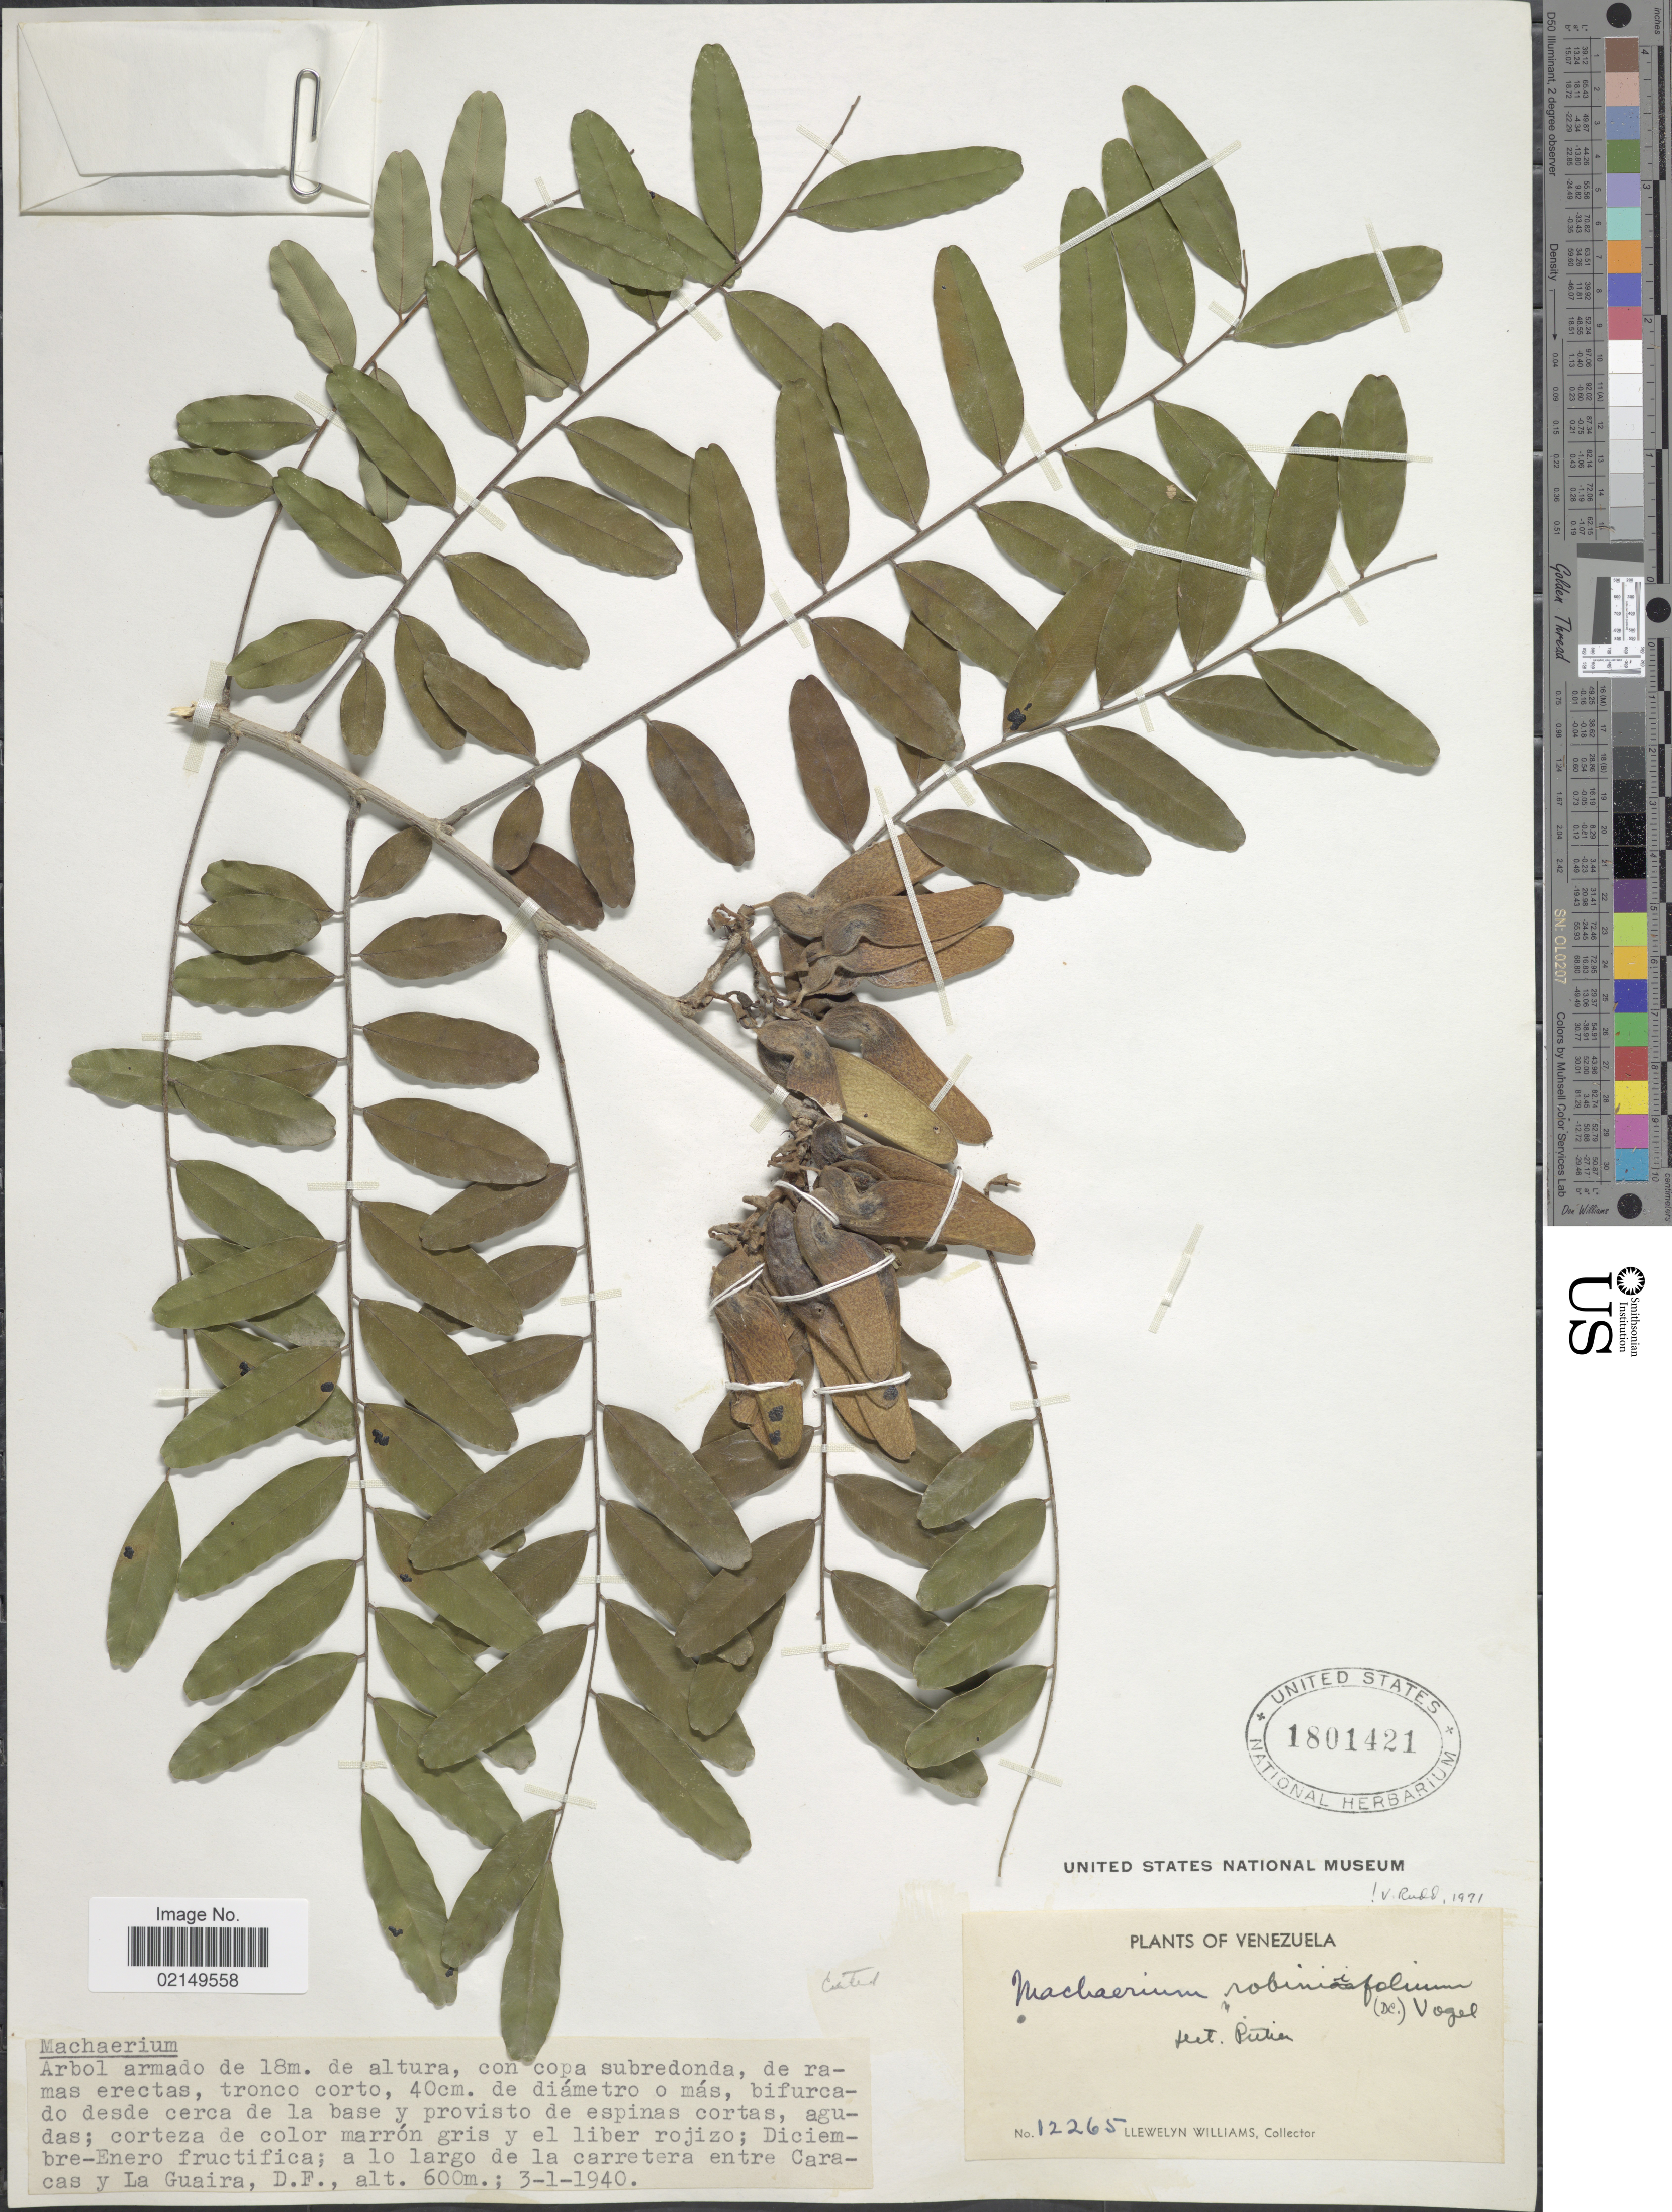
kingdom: Plantae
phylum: Tracheophyta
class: Magnoliopsida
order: Fabales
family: Fabaceae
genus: Machaerium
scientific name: Machaerium robinifolium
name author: (DC.) Vogel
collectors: Ll. Williams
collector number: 12265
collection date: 1940-01-03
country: Venezuela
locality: A lo largo de la carretera entre Caracas y La Guaira, D.F.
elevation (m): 600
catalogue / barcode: US 1801421